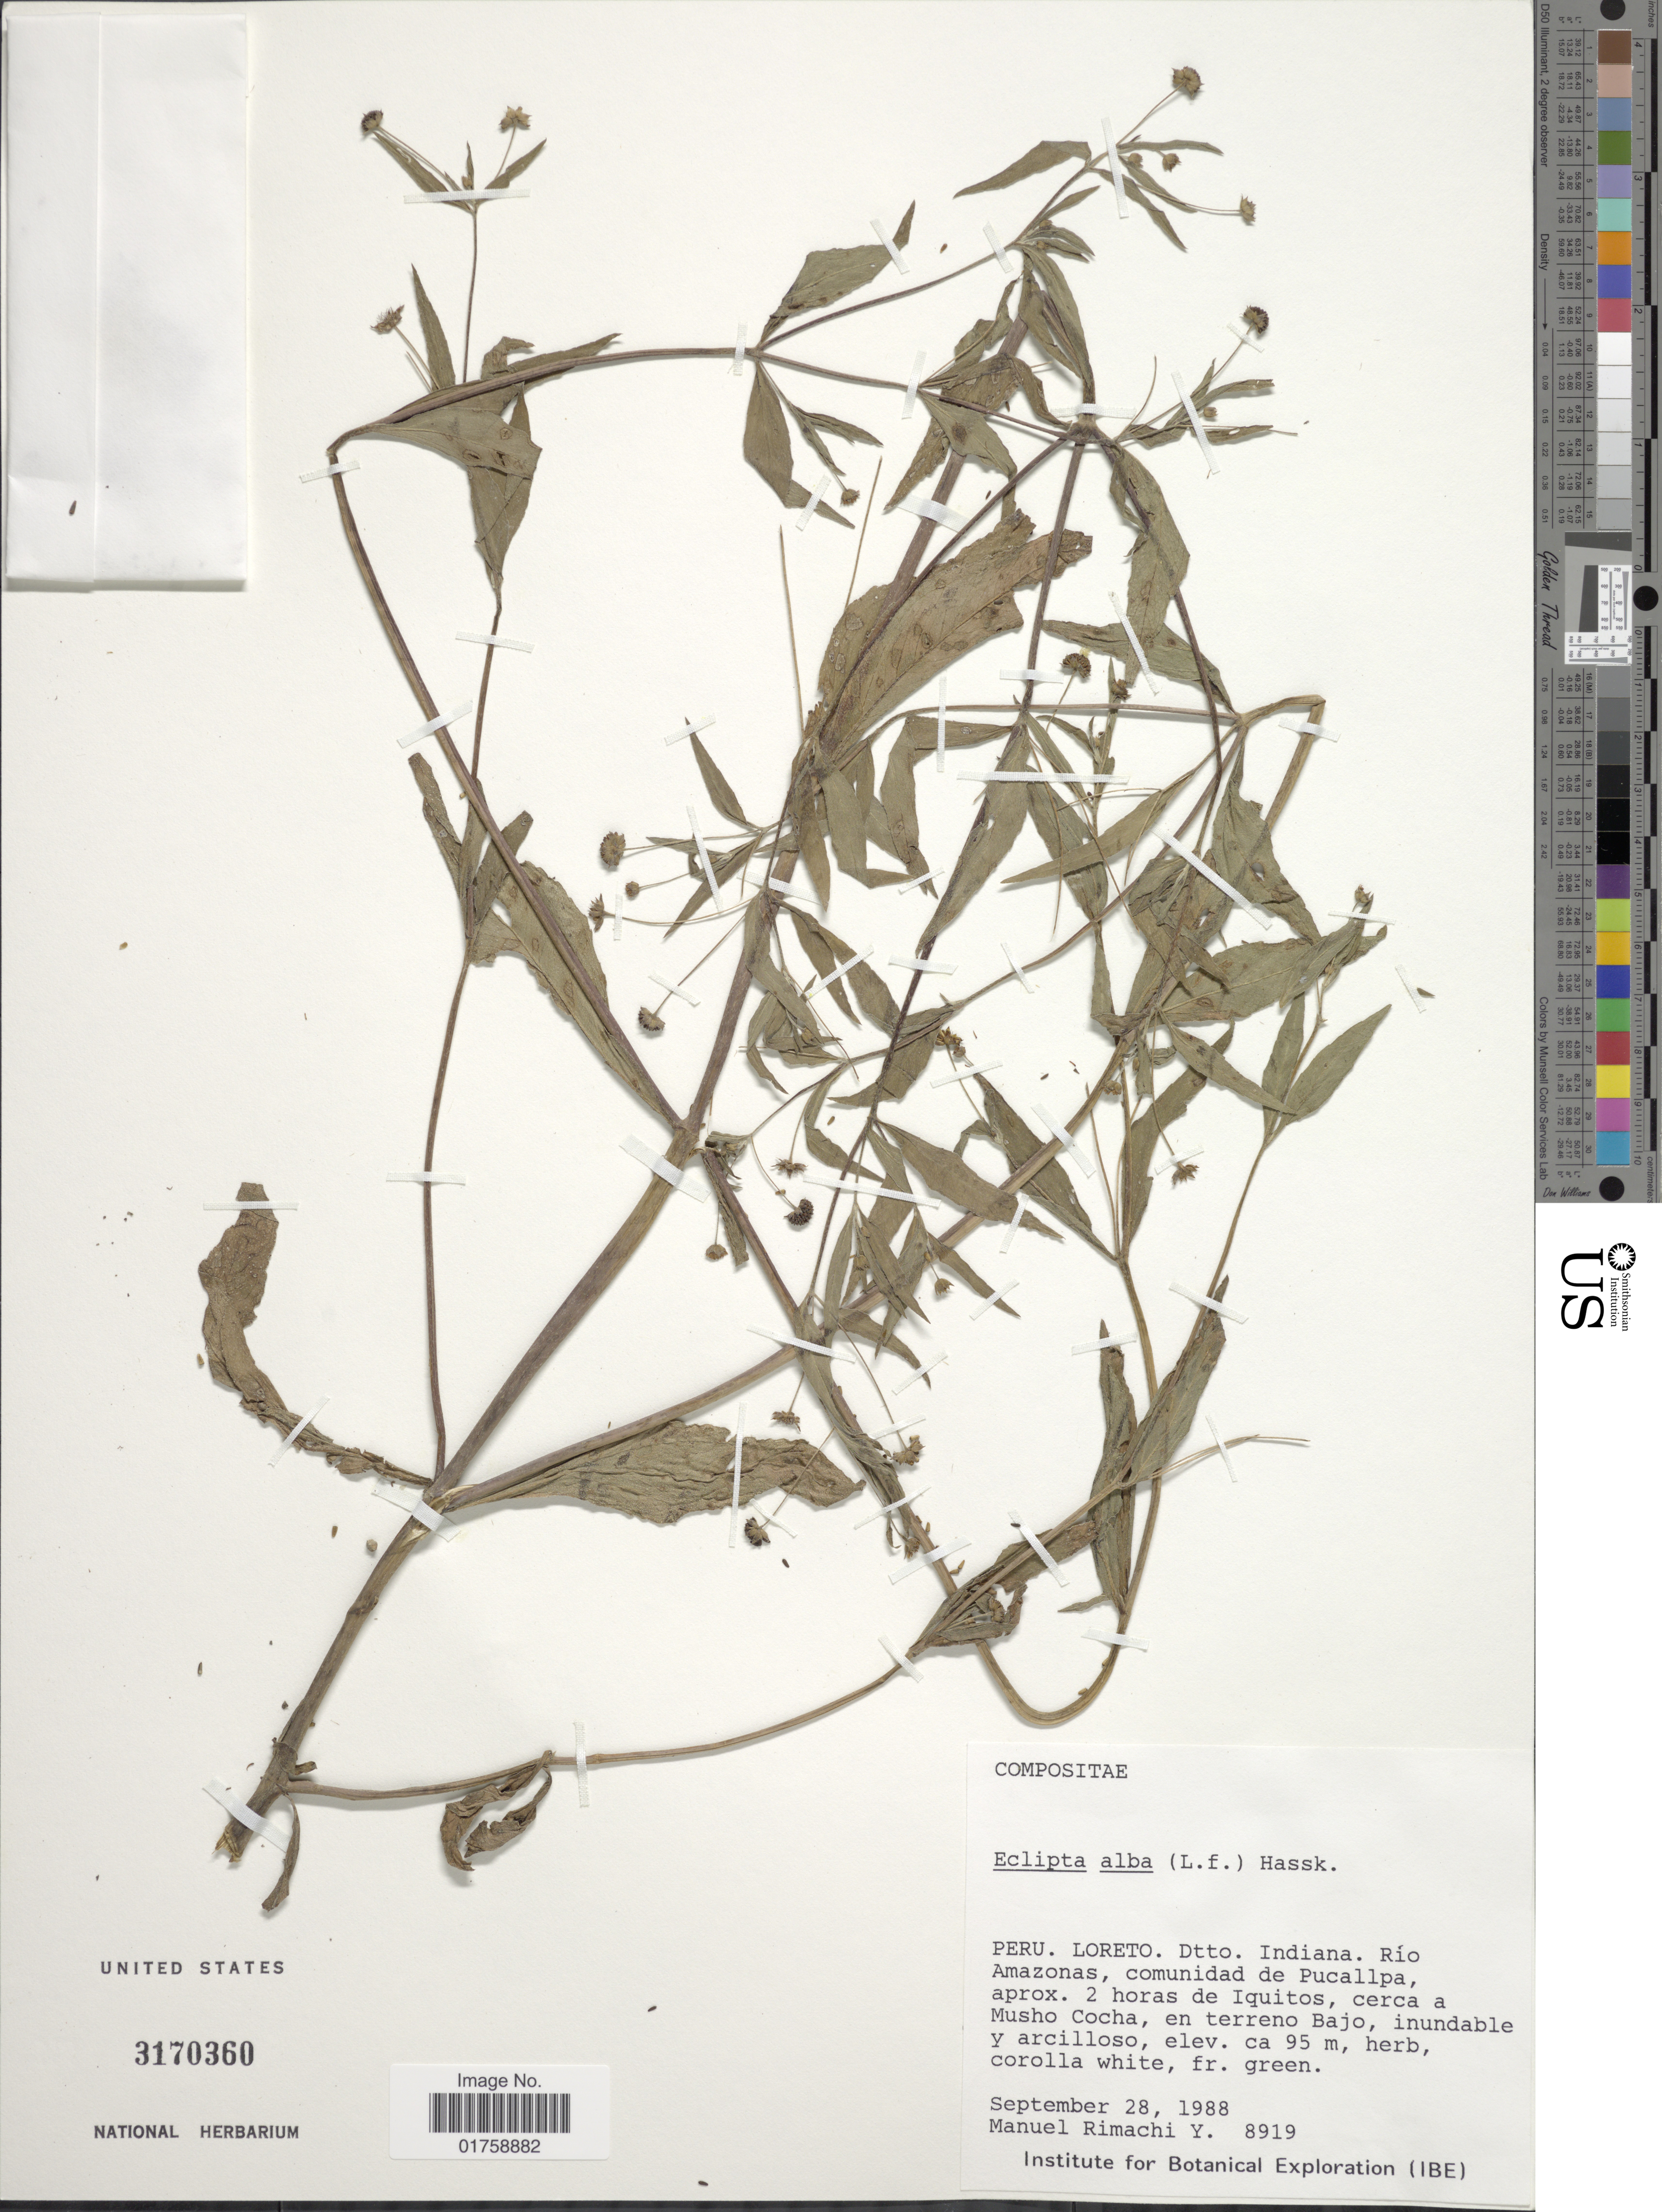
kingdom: Plantae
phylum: Tracheophyta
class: Magnoliopsida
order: Asterales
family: Asteraceae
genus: Eclipta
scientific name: Eclipta alba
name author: (L.) Hassk.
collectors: M. Rimachi Y.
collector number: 8919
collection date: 1988-09-28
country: Peru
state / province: Loreto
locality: Peru. Loreto. Dtto. Indiana, Rio Amazonas, comunidad de Pucallpa, aprox. 2 horas de Iquitos, cerca a Musho Cohca, en terreno Bajo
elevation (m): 95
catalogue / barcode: US 3170360